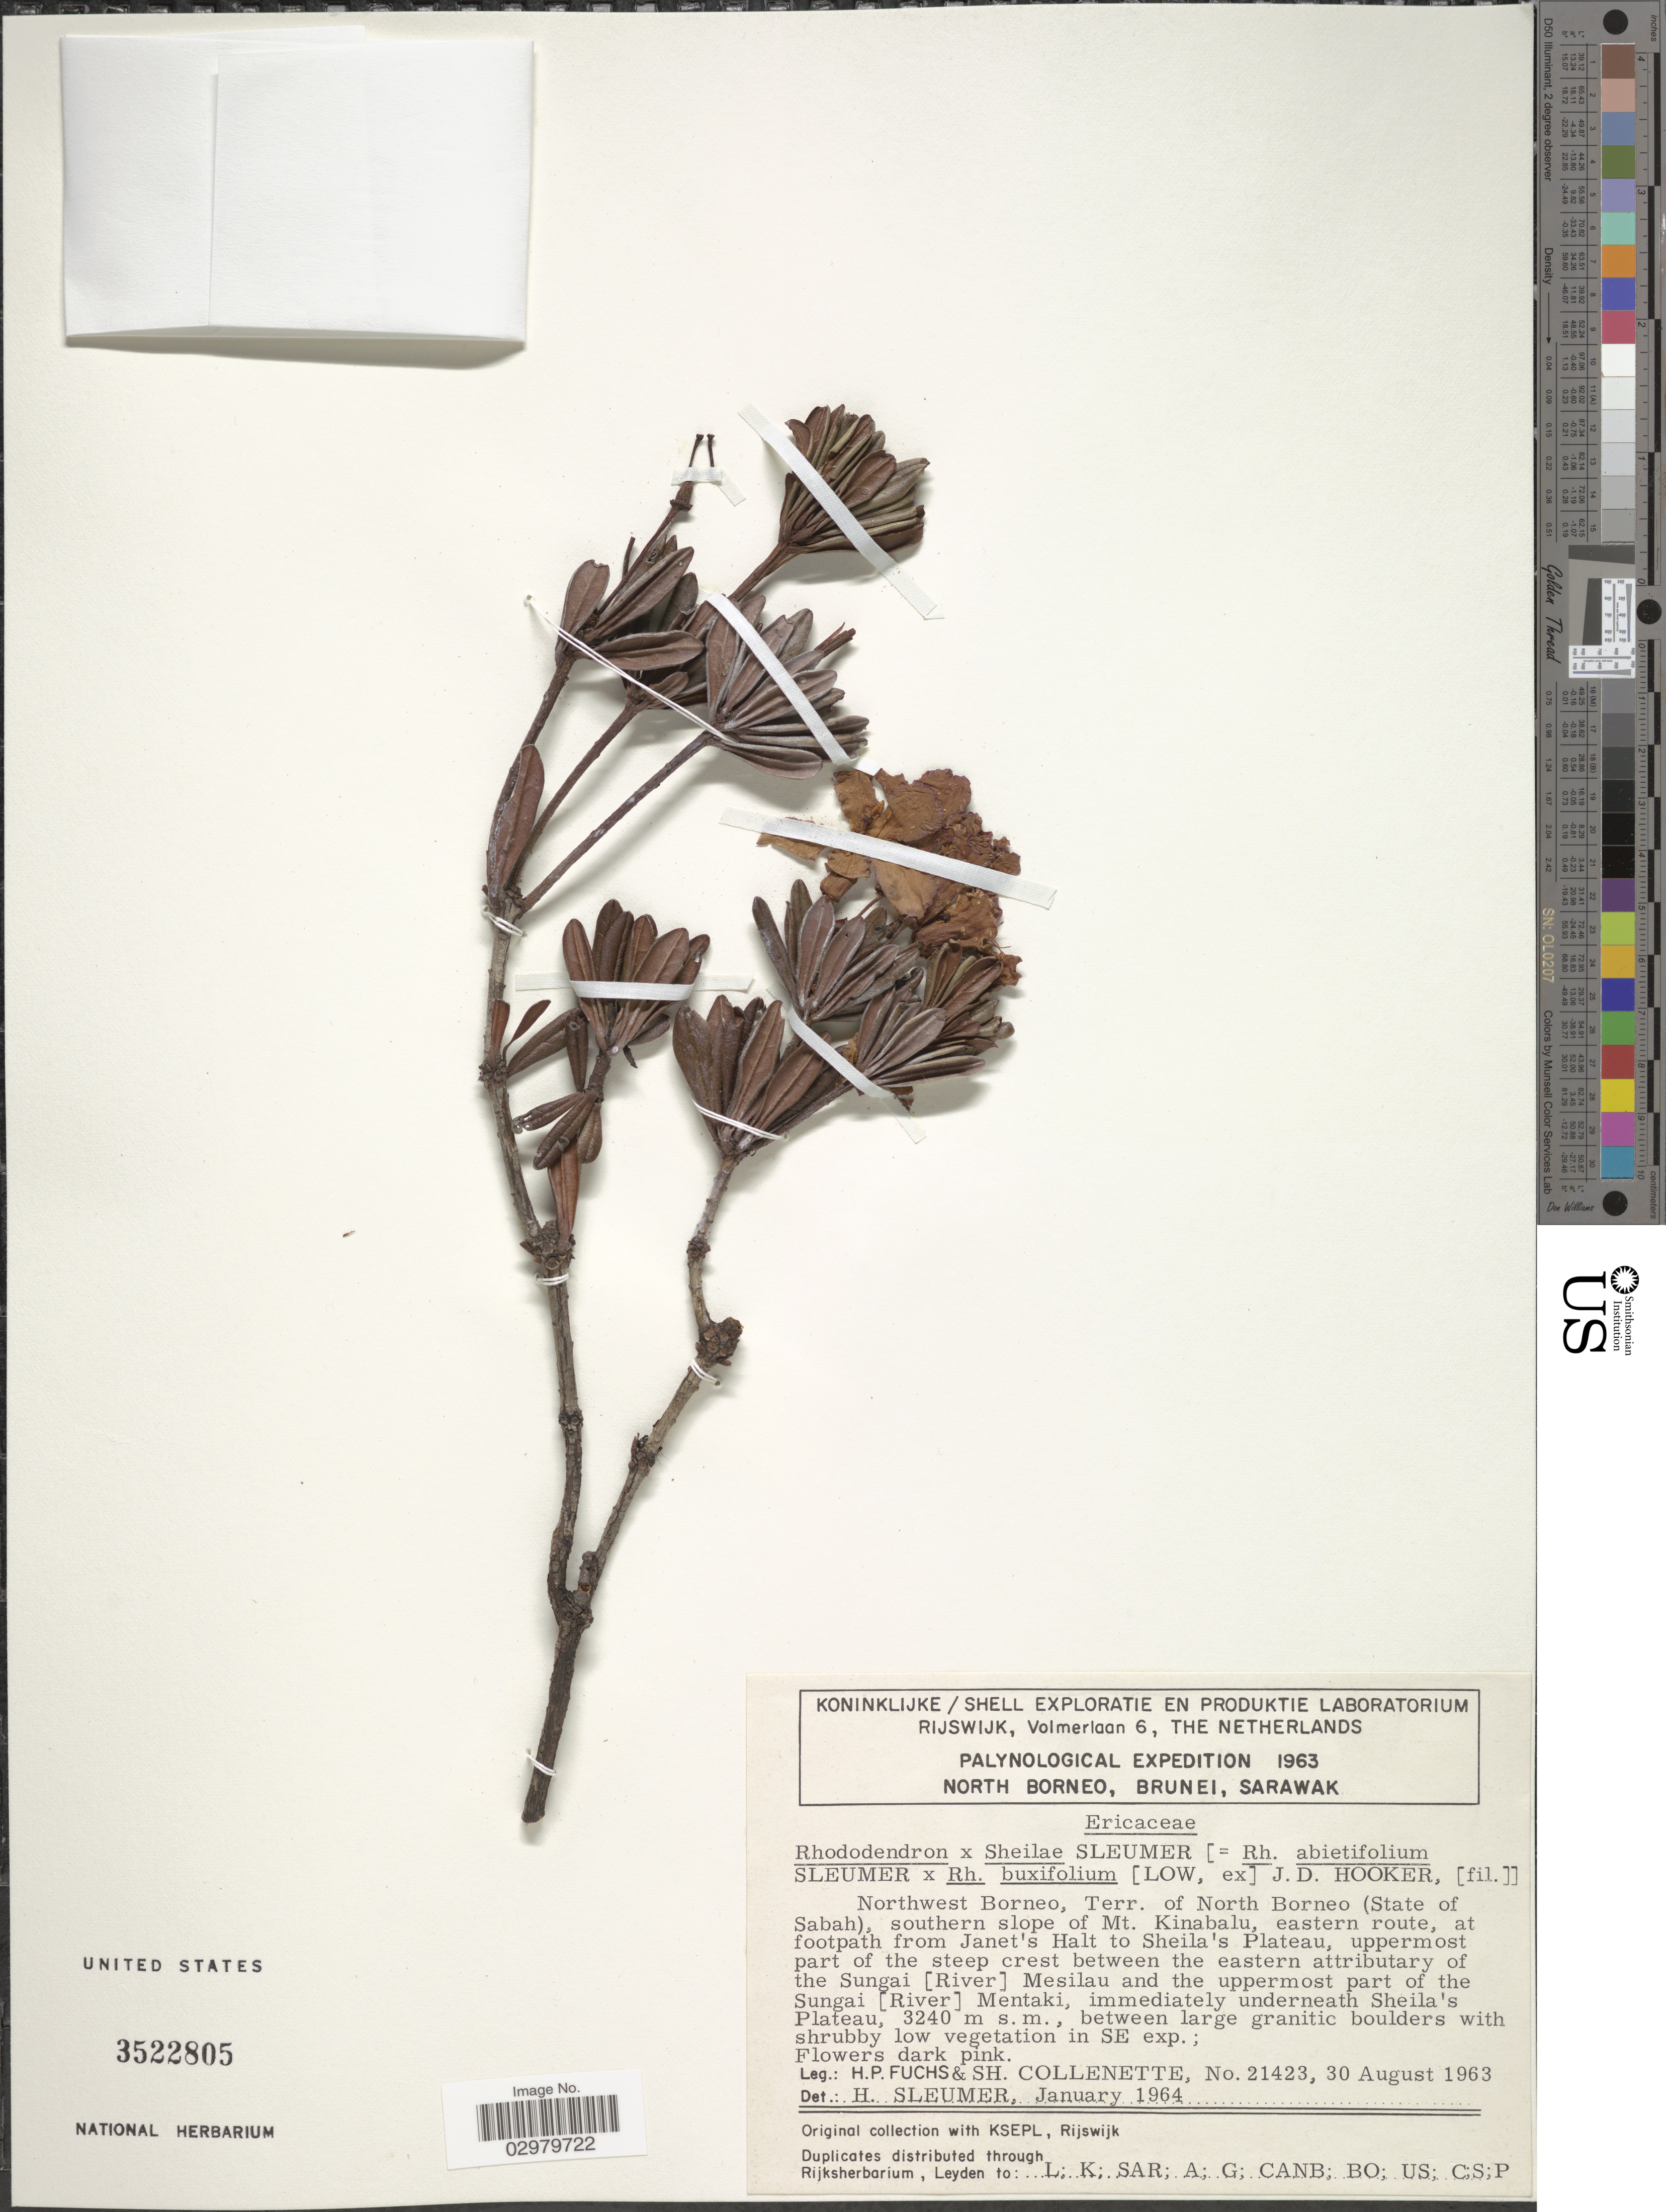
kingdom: Plantae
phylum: Tracheophyta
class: Magnoliopsida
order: Ericales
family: Ericaceae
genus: Rhododendron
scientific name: Rhododendron sheilae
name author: Sleumer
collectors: H. P. Fuchs & I. Collenette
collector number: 21423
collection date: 1963-08-30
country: Malaysia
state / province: Sabah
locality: Northwest Borneo, Terr. of North Borneo (State of Sabah), southern slopes of Mt. Kinabalu, eastern route, at footpath from Janet's Halt to Sheila's Plateau, uppermost part of the steep crest between the eastern attributary of the Sungai [River] Mesilau and the uppermost part of the Sungai [River] Mentaki, immediately underneath Sheila's Plateau.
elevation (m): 3240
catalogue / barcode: US 3522805